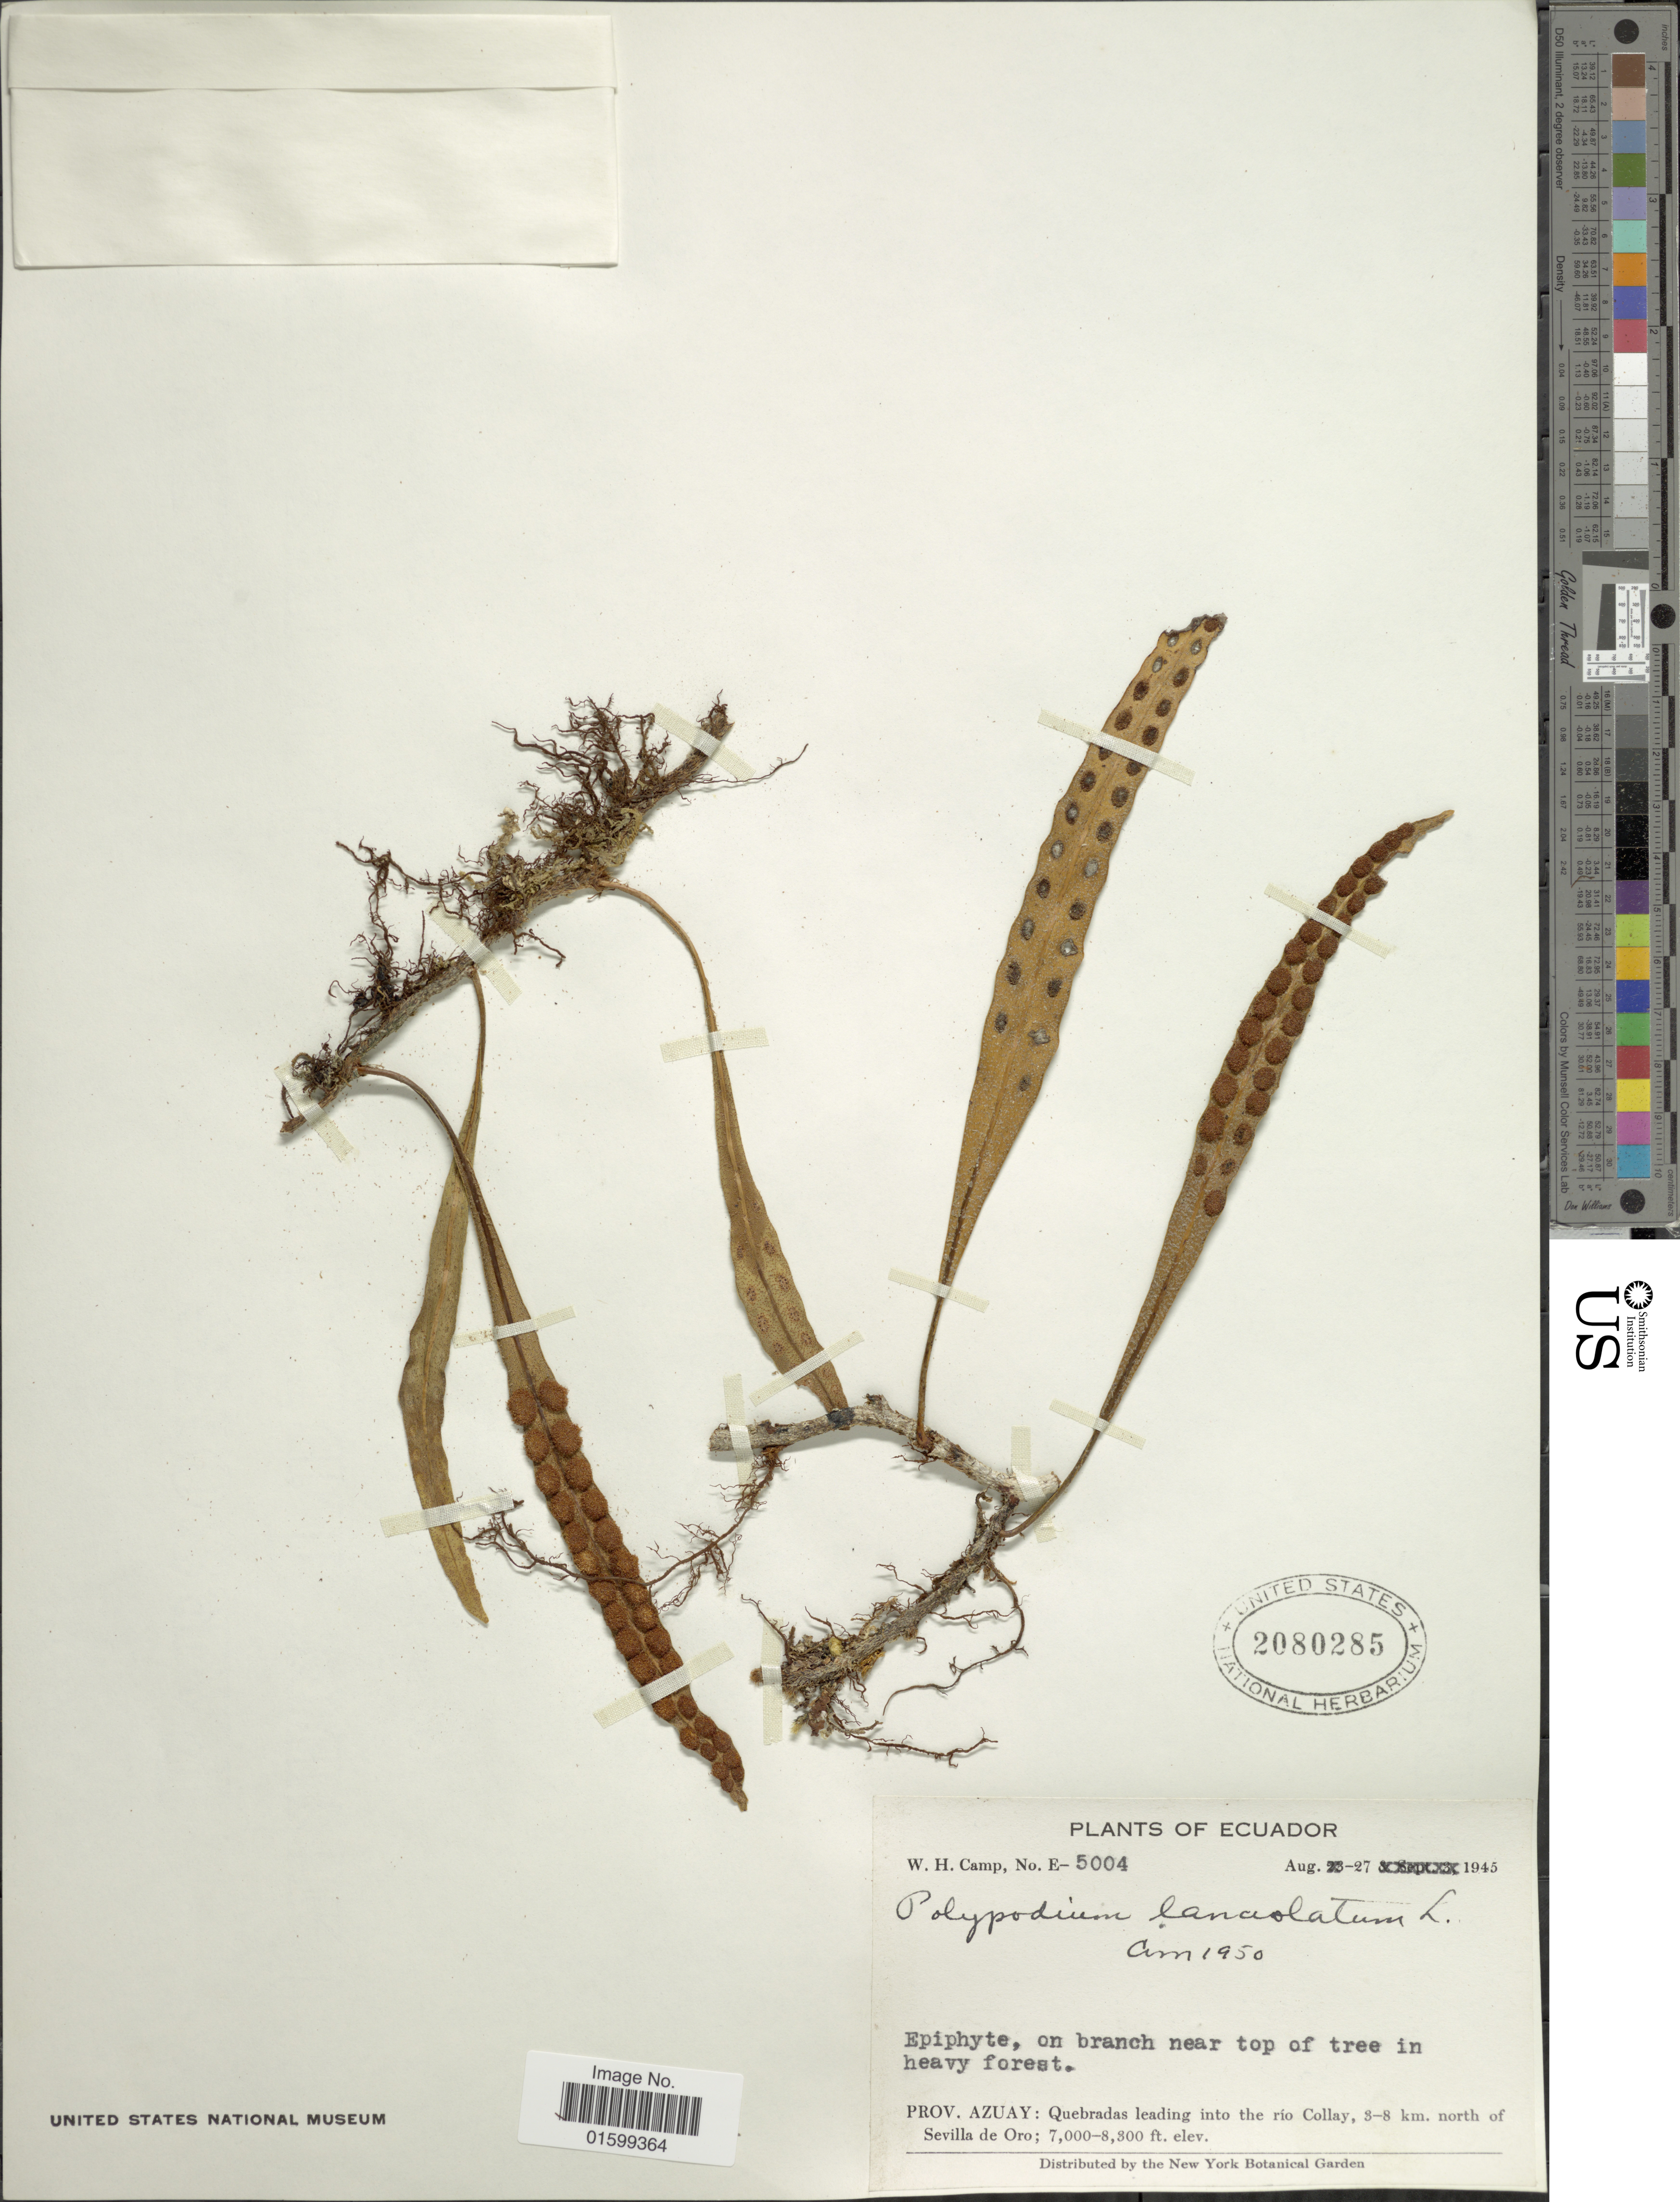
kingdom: Plantae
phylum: Tracheophyta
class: Polypodiopsida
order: Polypodiales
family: Polypodiaceae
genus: Pleopeltis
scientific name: Pleopeltis macrocarpa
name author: (Bory ex Willd.) Kaulf.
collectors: W. H. Camp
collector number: E-5004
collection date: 1945-08-27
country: Ecuador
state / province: Azuay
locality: On branch near top of tree in heavy forest, quebradas leading into the río Collay, 3-8 km. norh of Sevilla de Oro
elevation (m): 2134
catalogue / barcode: US 2080285